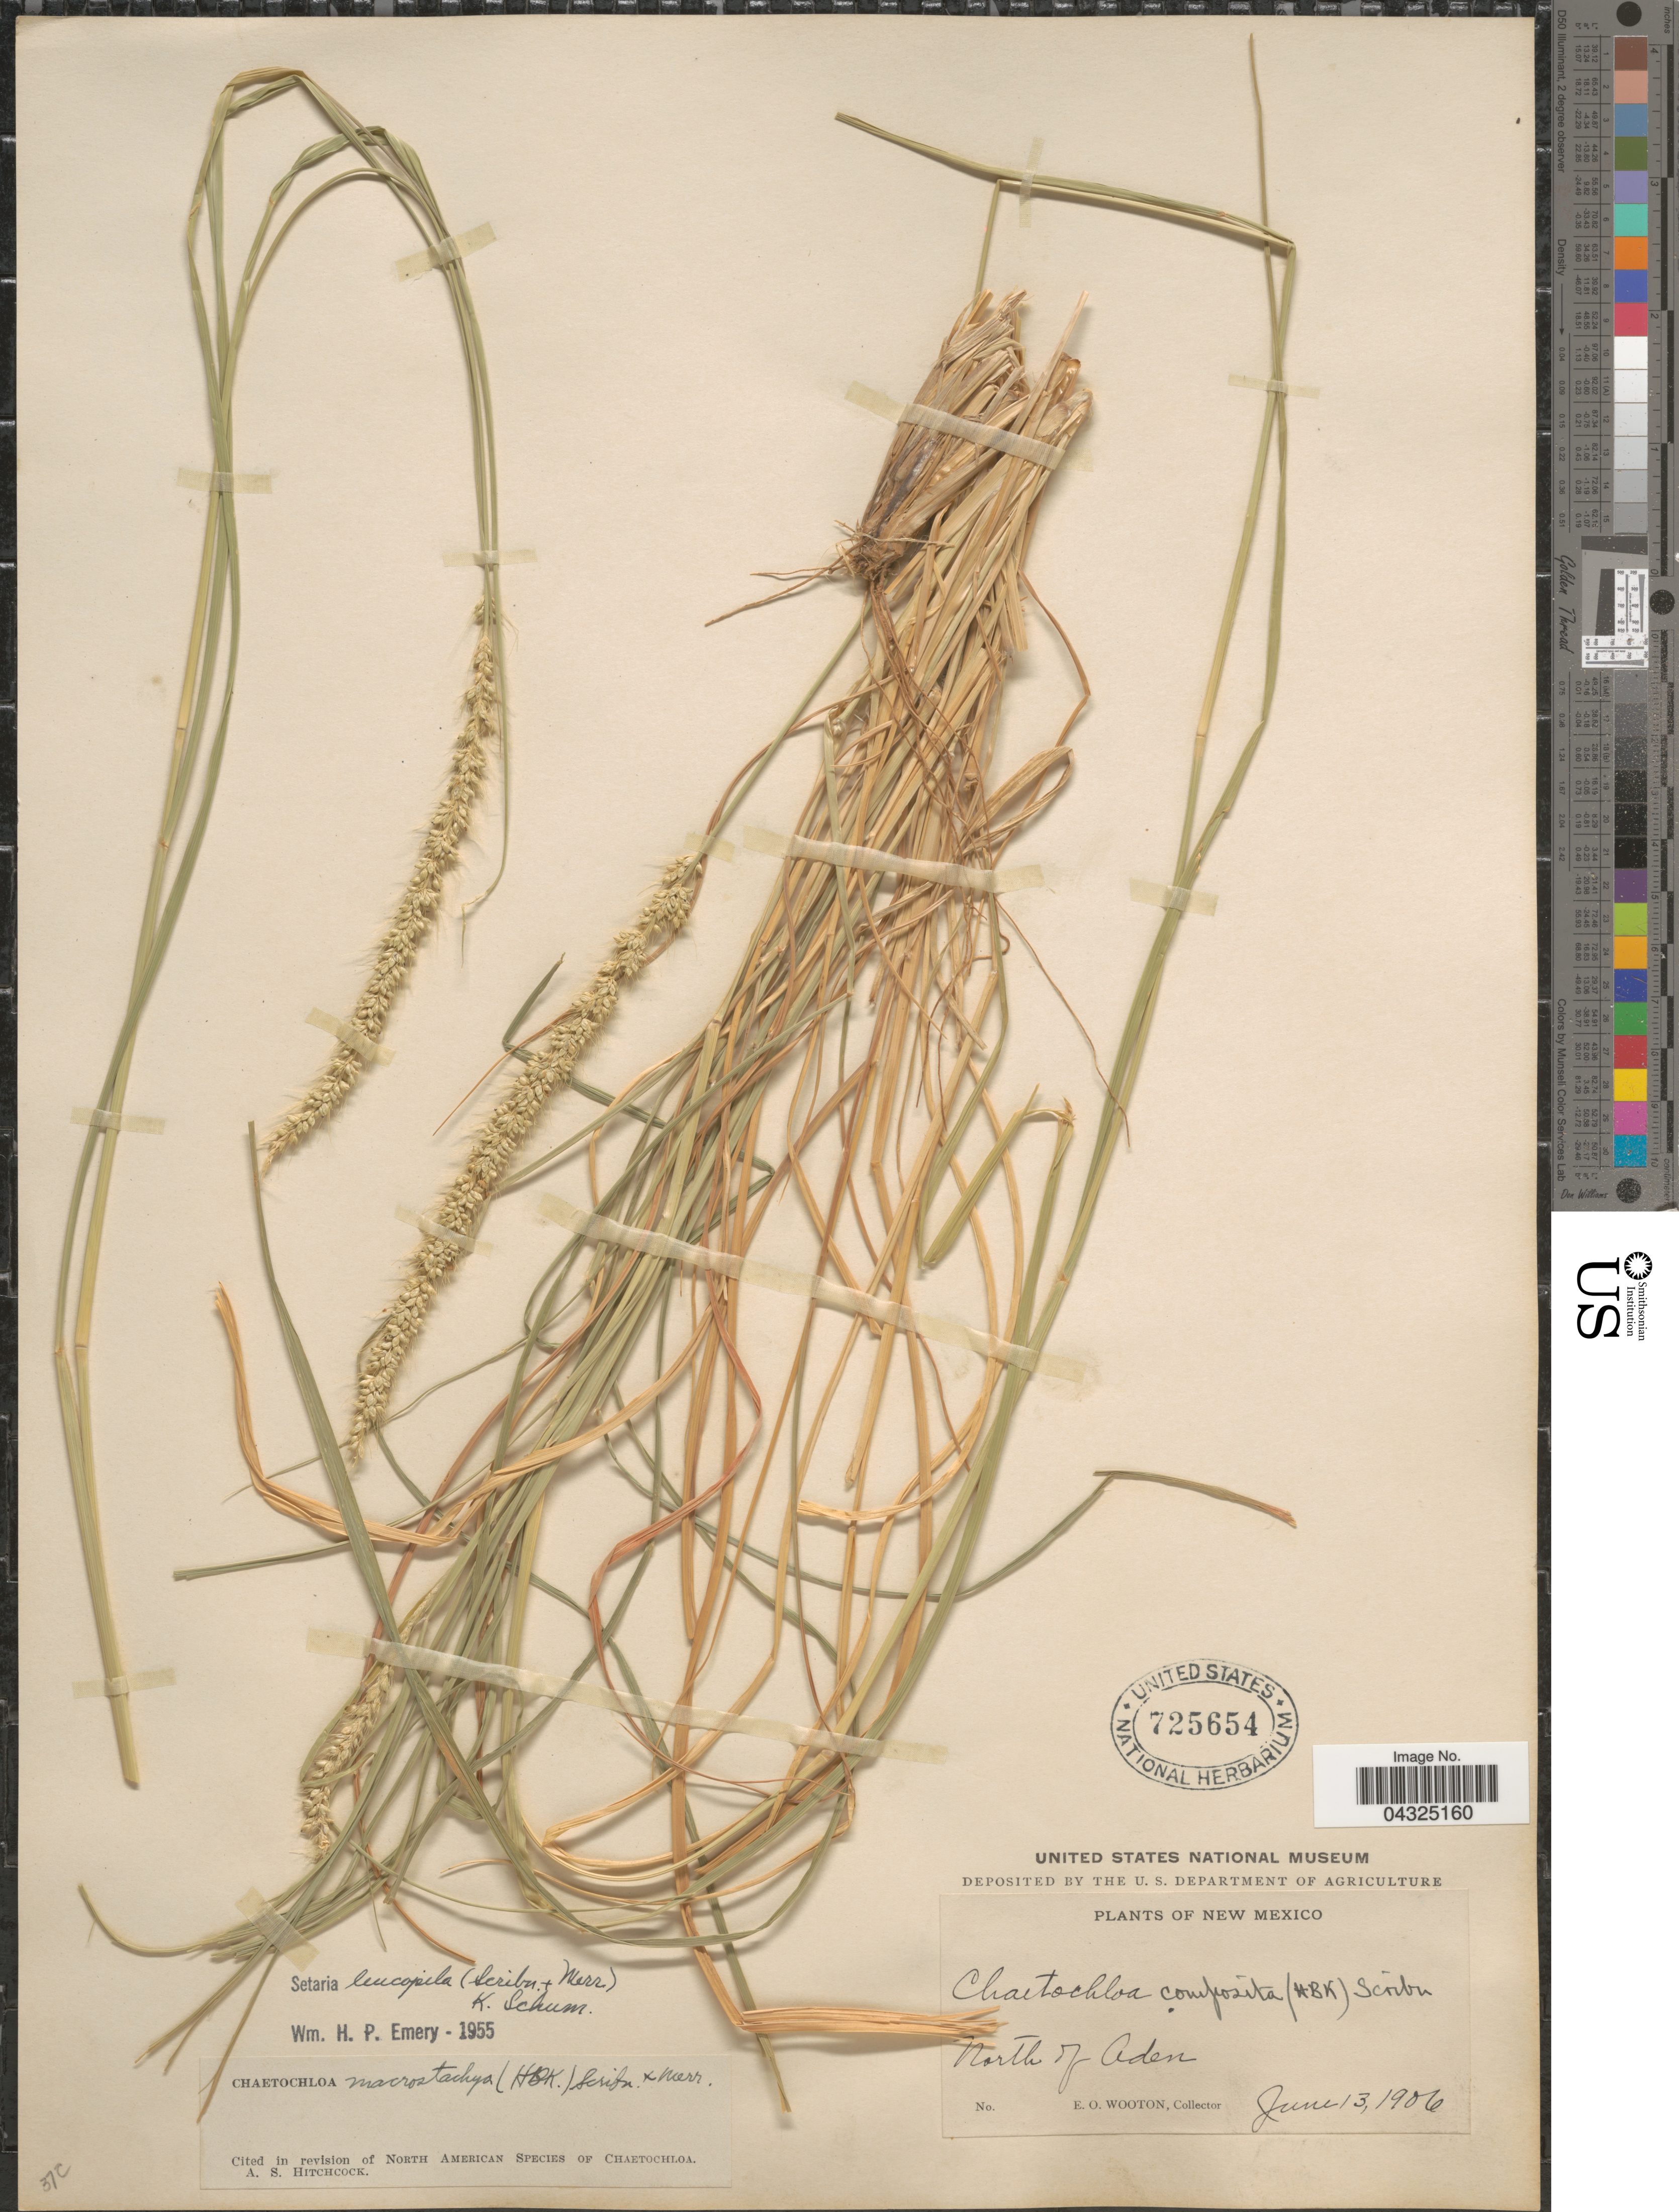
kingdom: Plantae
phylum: Tracheophyta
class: Liliopsida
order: Poales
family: Poaceae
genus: Setaria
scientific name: Setaria leucopila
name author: (Scribn. & Merr.) K. Schum.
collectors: E. O. Wooton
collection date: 1906-06-13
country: United States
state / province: New Mexico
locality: North of Aden.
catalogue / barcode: US 725654